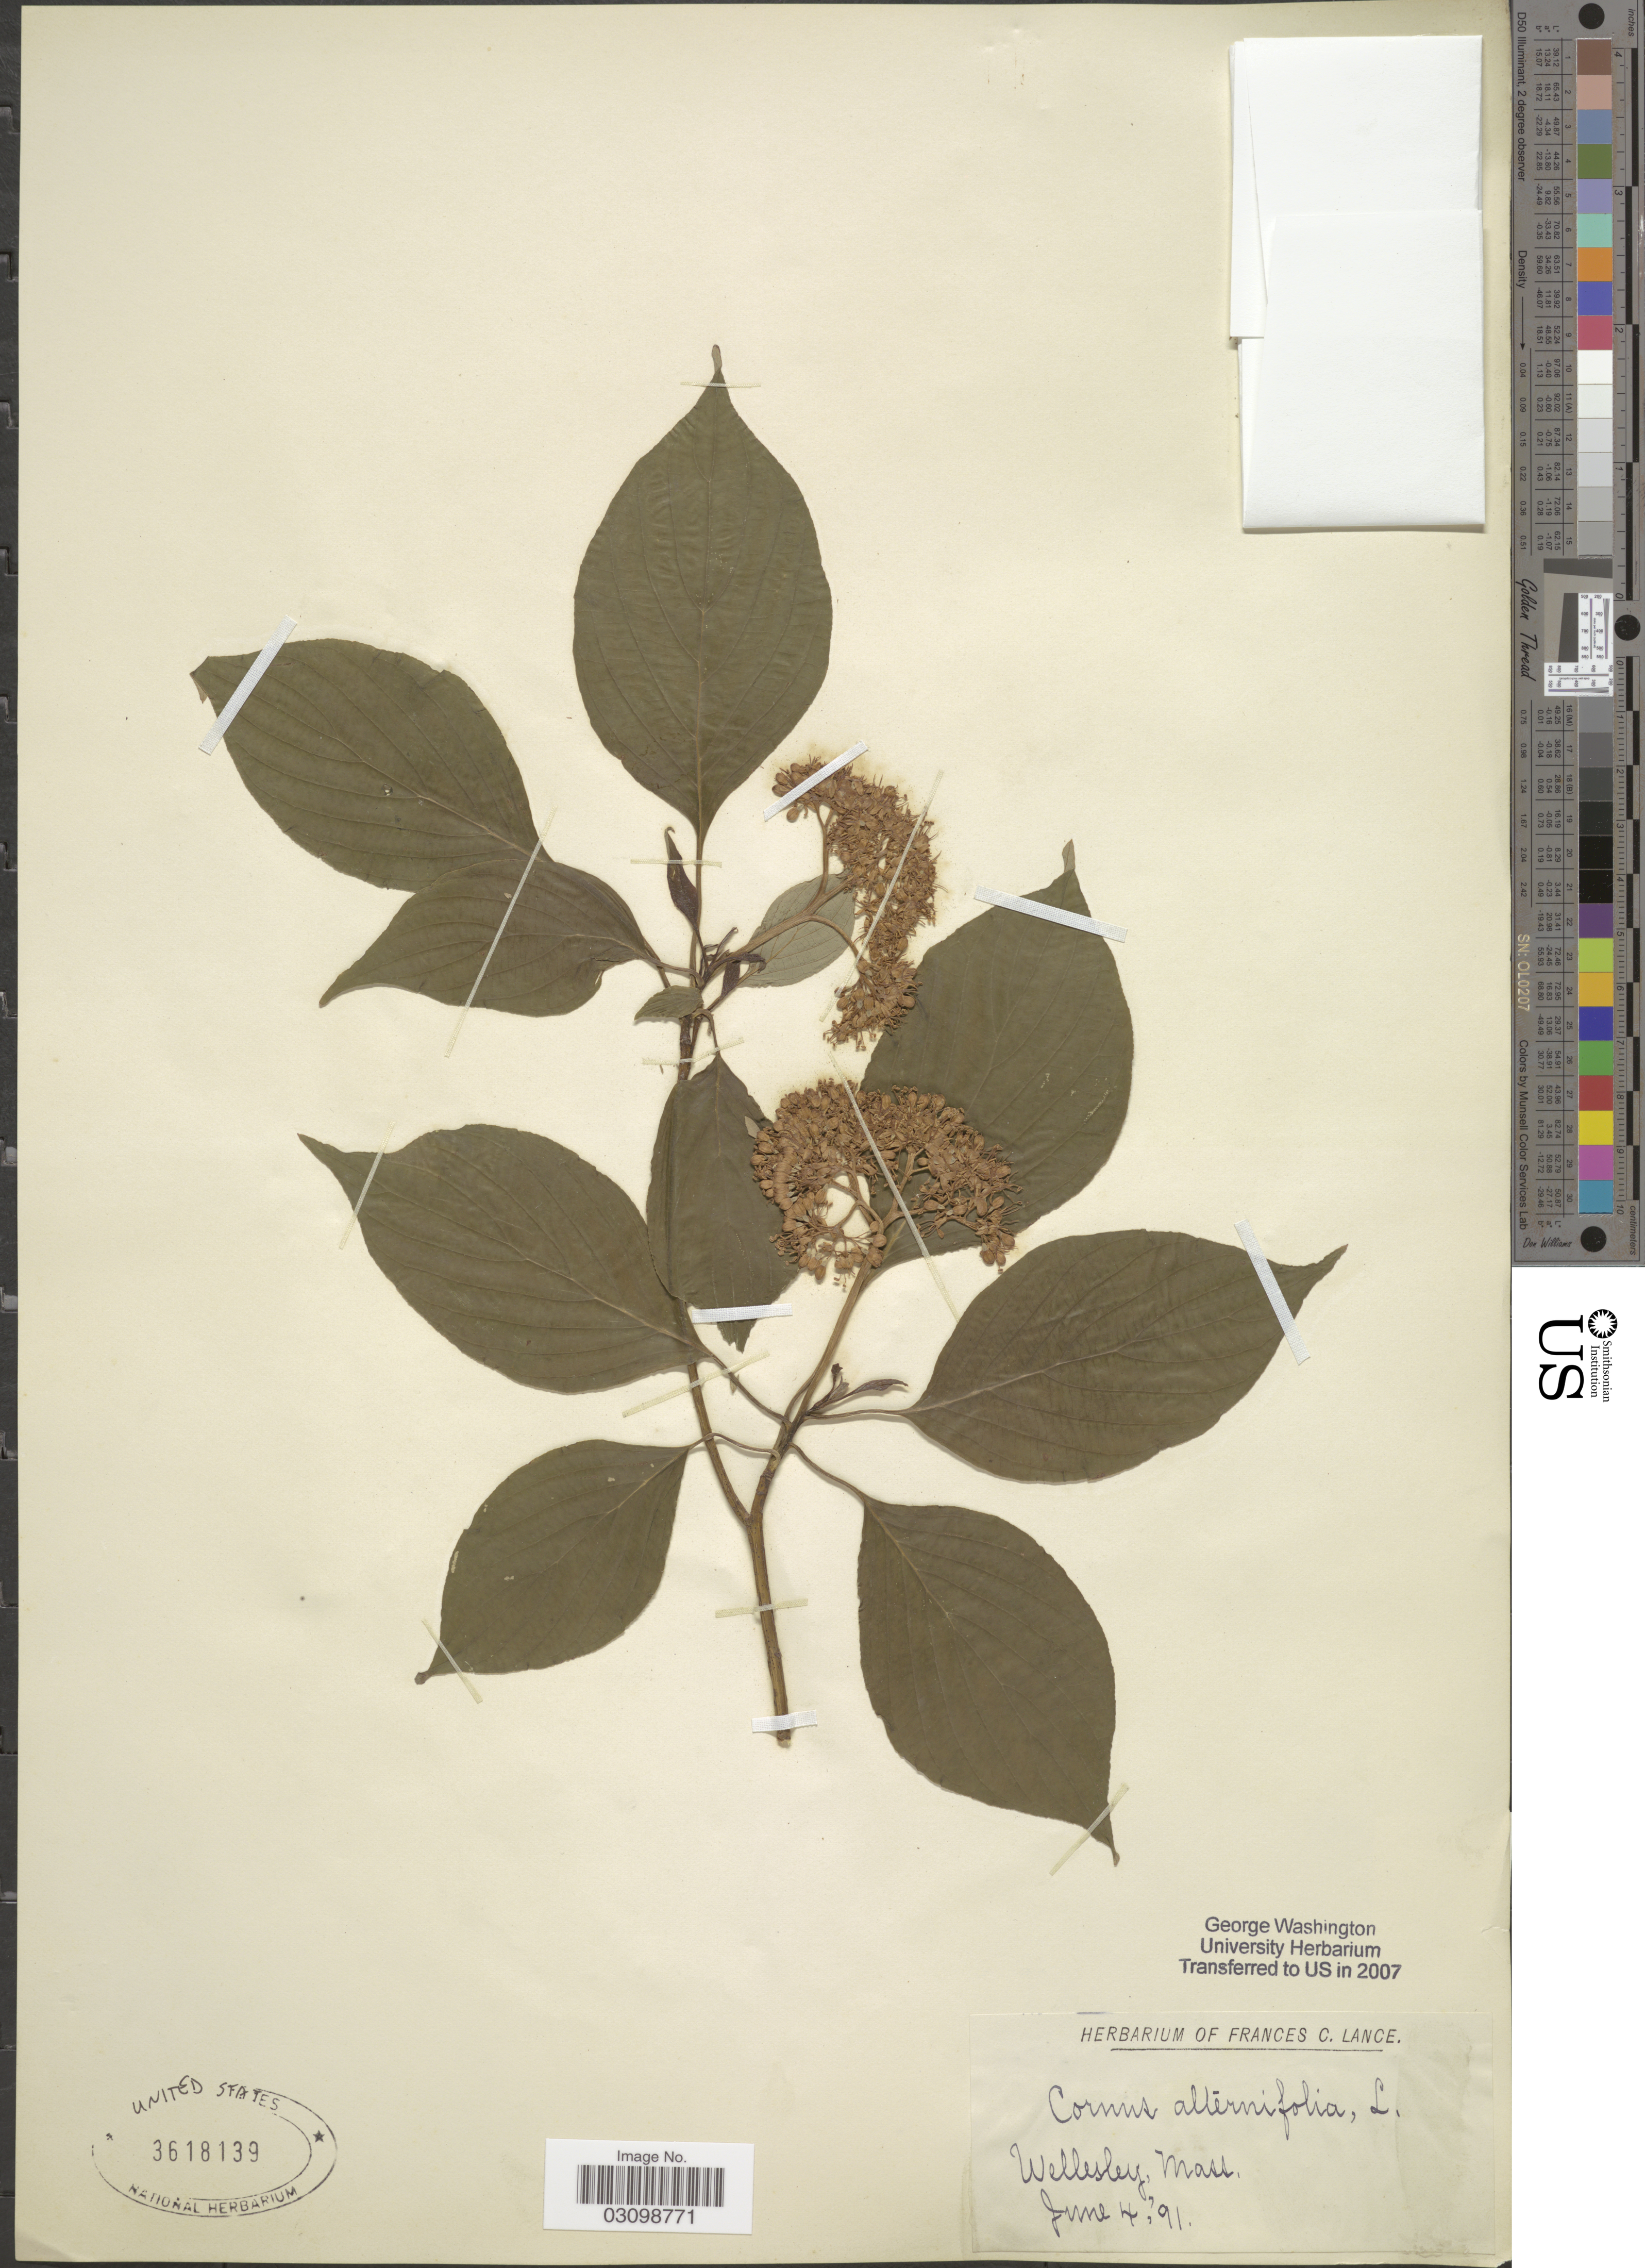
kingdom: Plantae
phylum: Tracheophyta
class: Magnoliopsida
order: Cornales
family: Cornaceae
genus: Cornus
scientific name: Cornus alternifolia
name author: L.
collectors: ex herb. Frances C. Lance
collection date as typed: Transcribed d/m/y: 4/6/91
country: United States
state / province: Massachusetts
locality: Wellesley, Mass.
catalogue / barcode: US 3618139